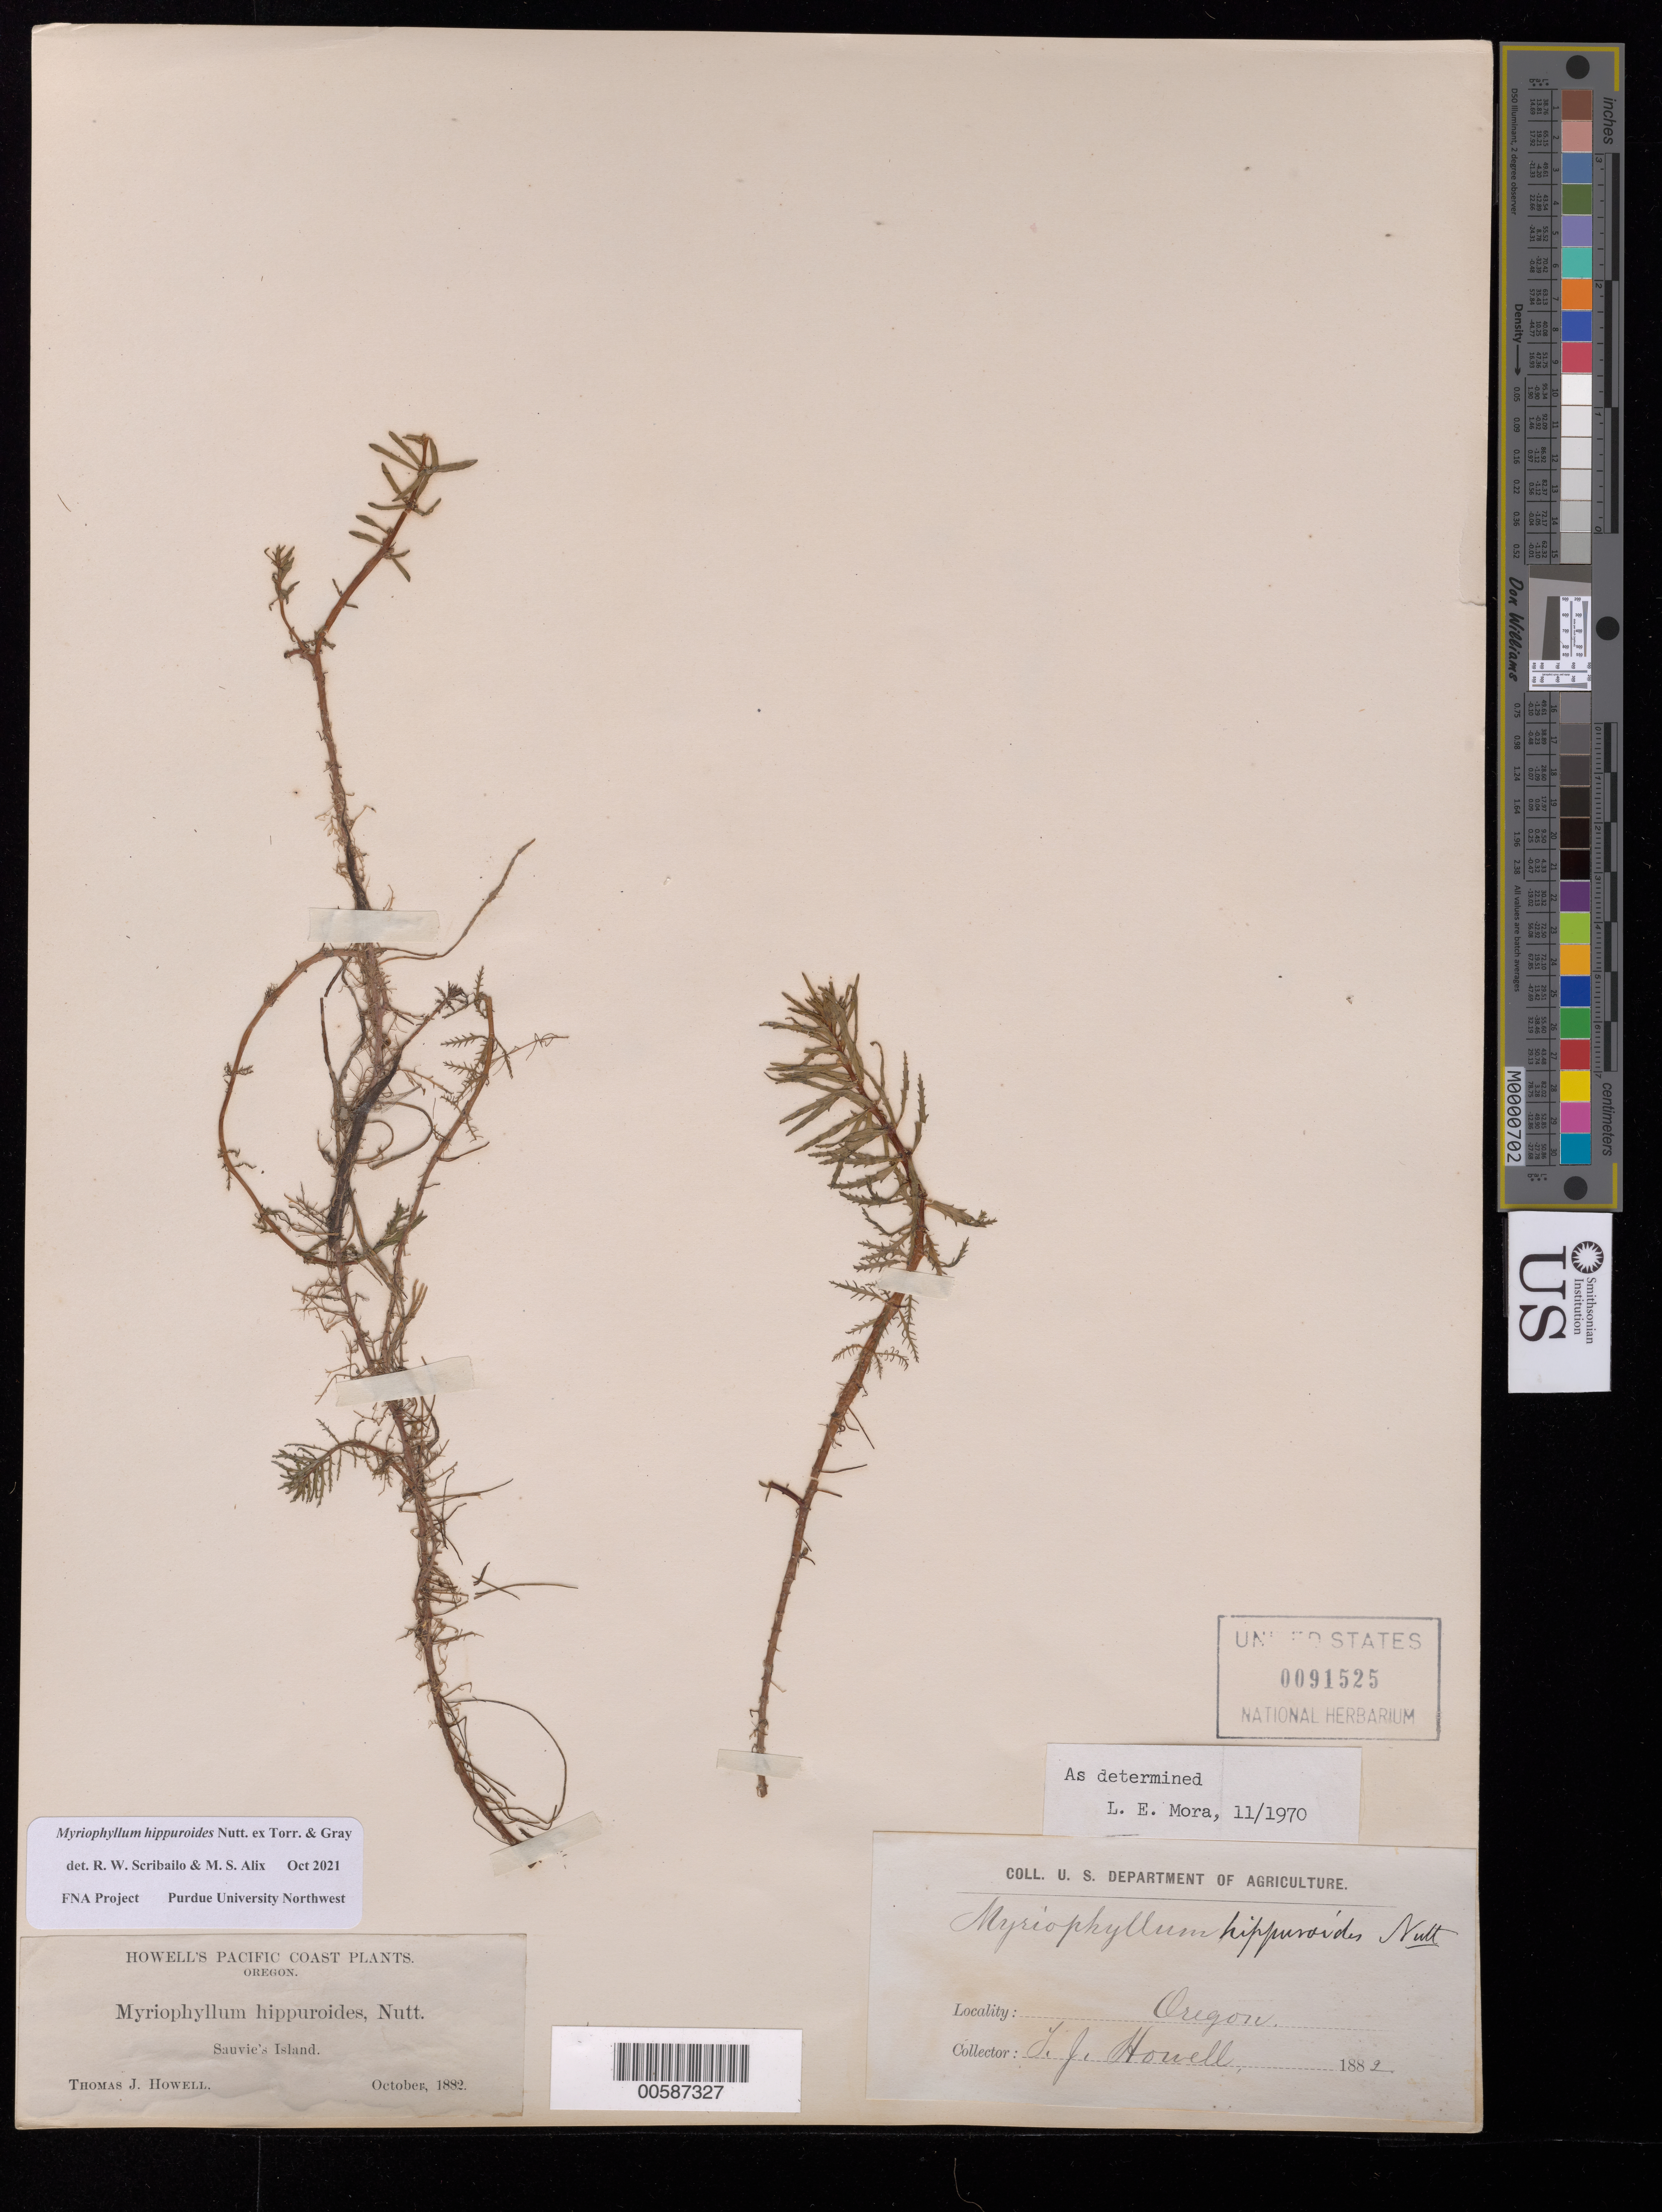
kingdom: Plantae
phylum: Tracheophyta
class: Magnoliopsida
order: Saxifragales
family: Haloragaceae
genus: Myriophyllum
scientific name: Myriophyllum hippuroides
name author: Nutt.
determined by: Scribailo, R. W.; Alix, M. S.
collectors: T. J. Howell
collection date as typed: Oct 1882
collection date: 1882-10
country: United States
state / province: Oregon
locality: Sauvie's Island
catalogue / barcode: US 91525